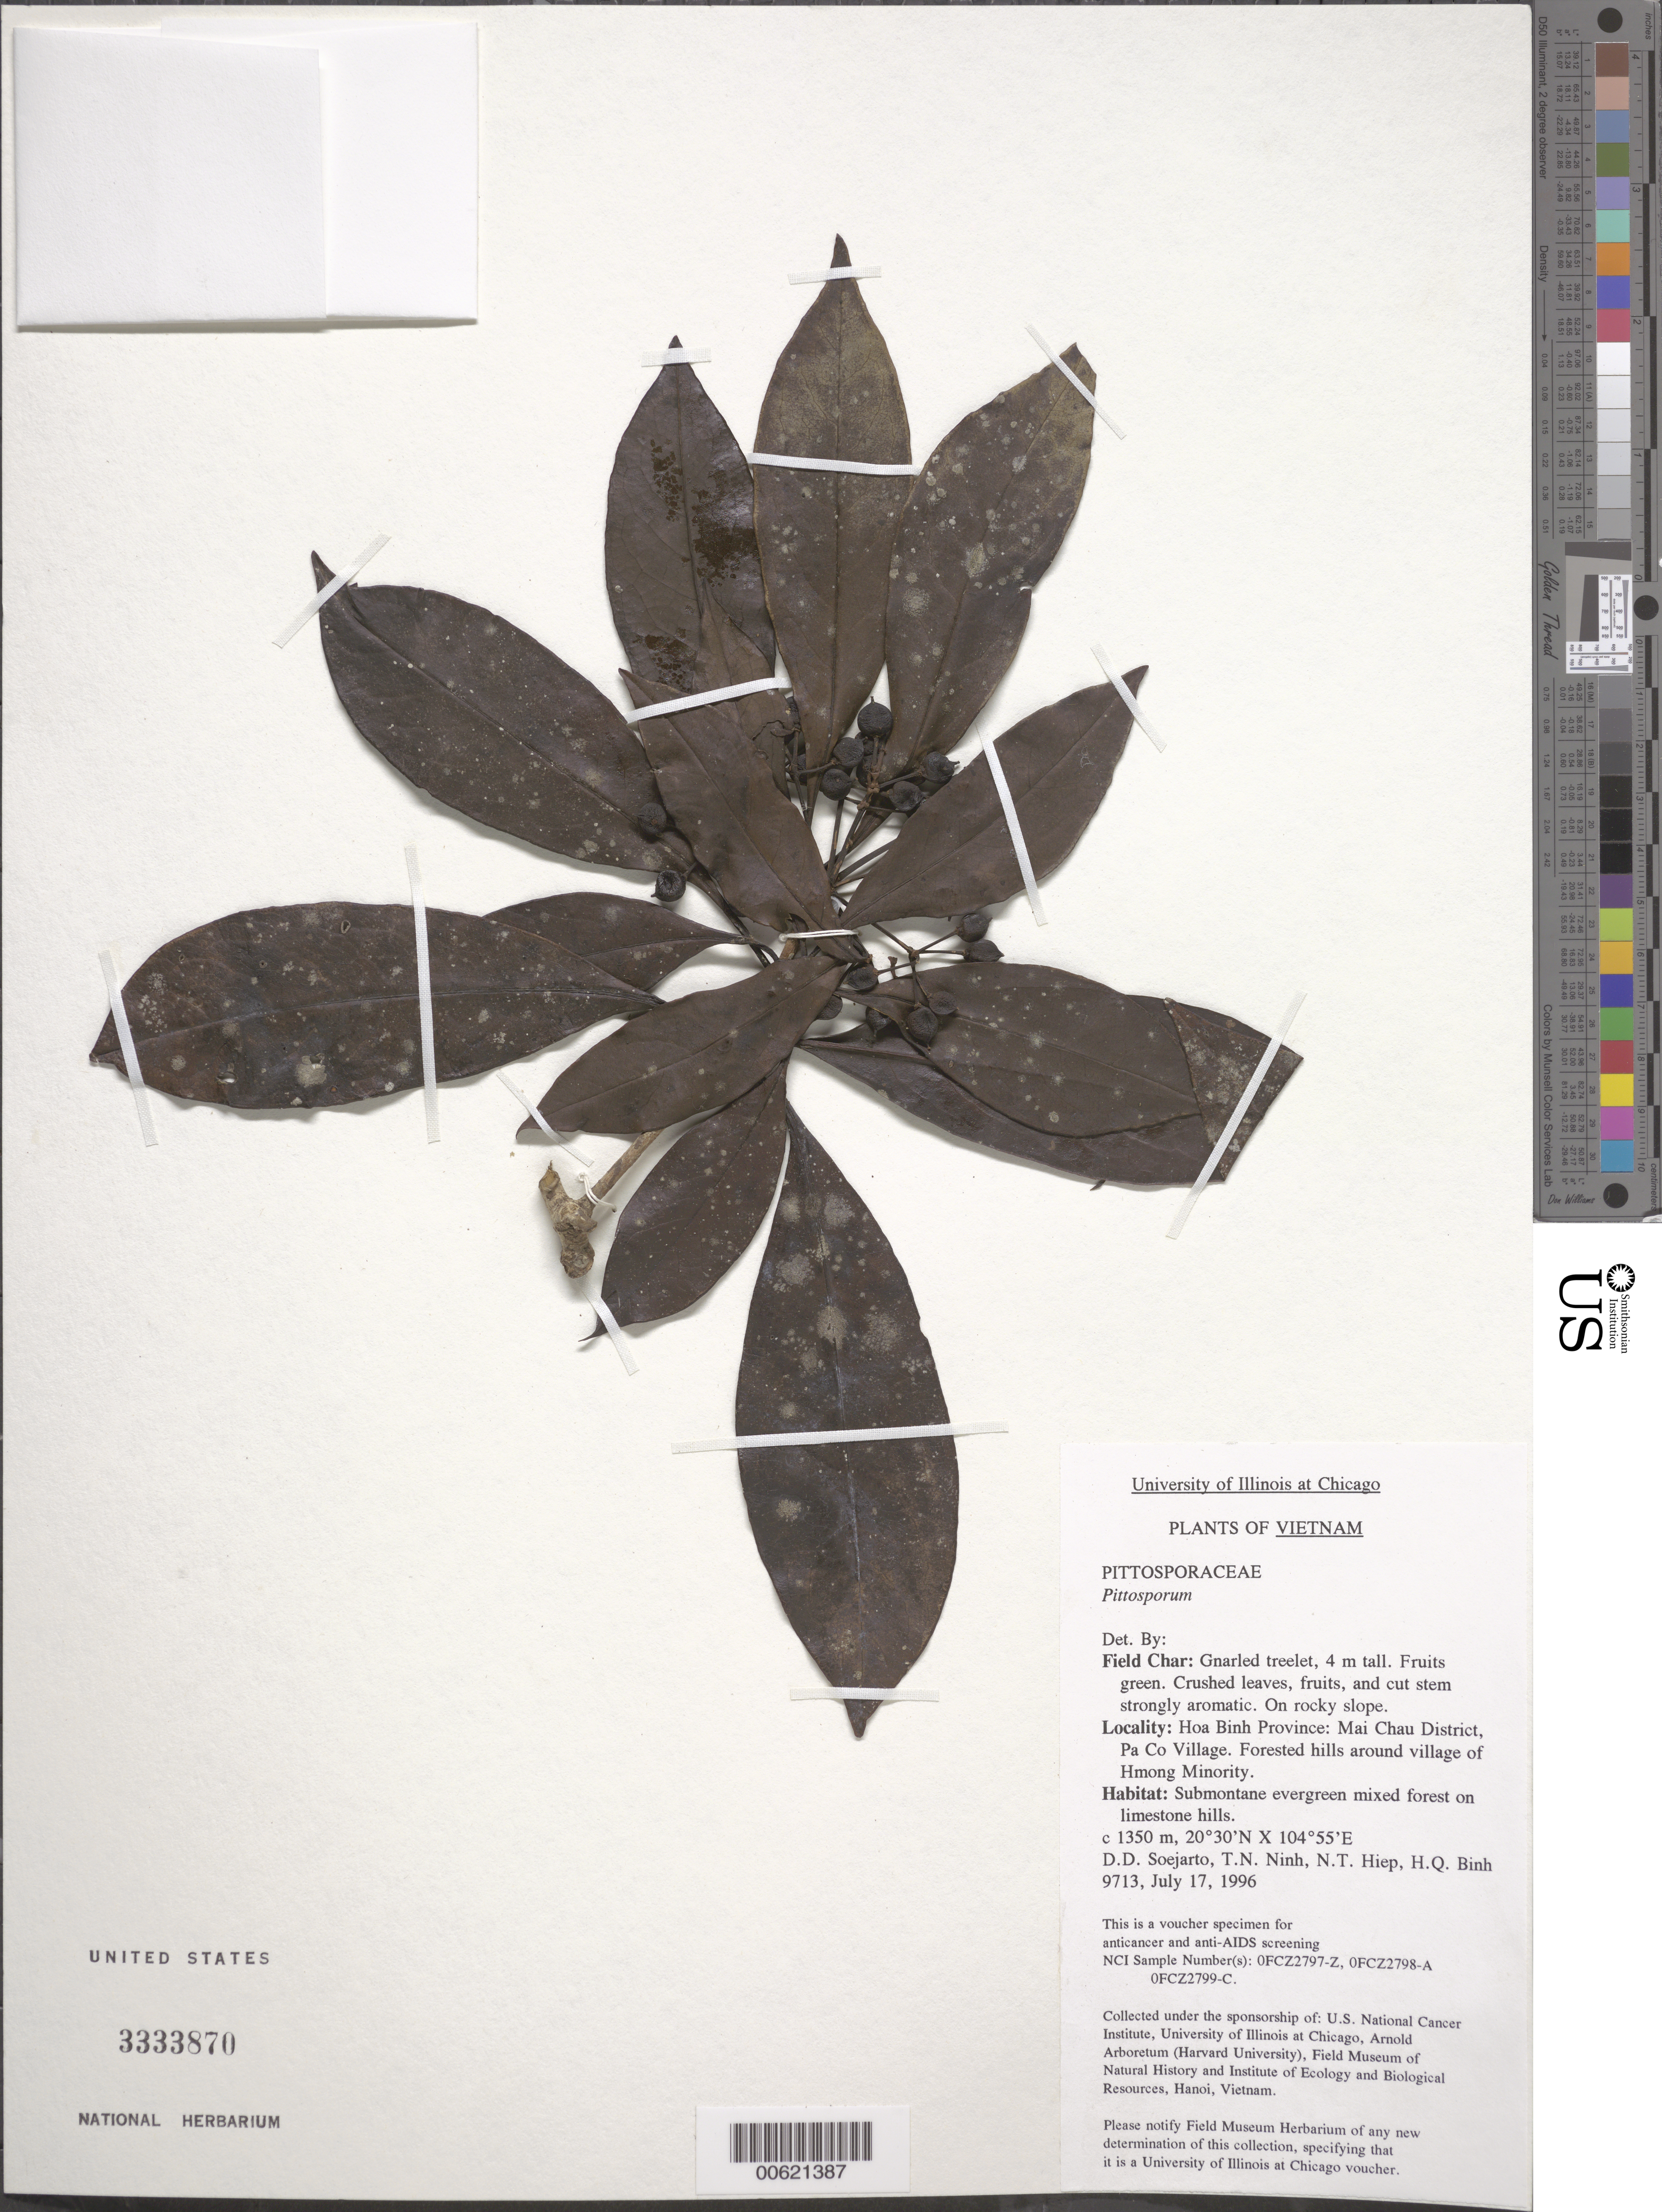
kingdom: Plantae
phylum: Tracheophyta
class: Magnoliopsida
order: Apiales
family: Pittosporaceae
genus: Pittosporum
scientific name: Pittosporum sp.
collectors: T. N. Ninh, N. T. Hiep & H. Q. Binh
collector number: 9713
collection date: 1996-07-17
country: Vietnam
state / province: Hoa Binh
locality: Hoa Binh Province: Mai Chau District, Pa Co Village. Forested hills around village of Hmong Minority.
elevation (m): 1350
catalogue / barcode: US 3333870